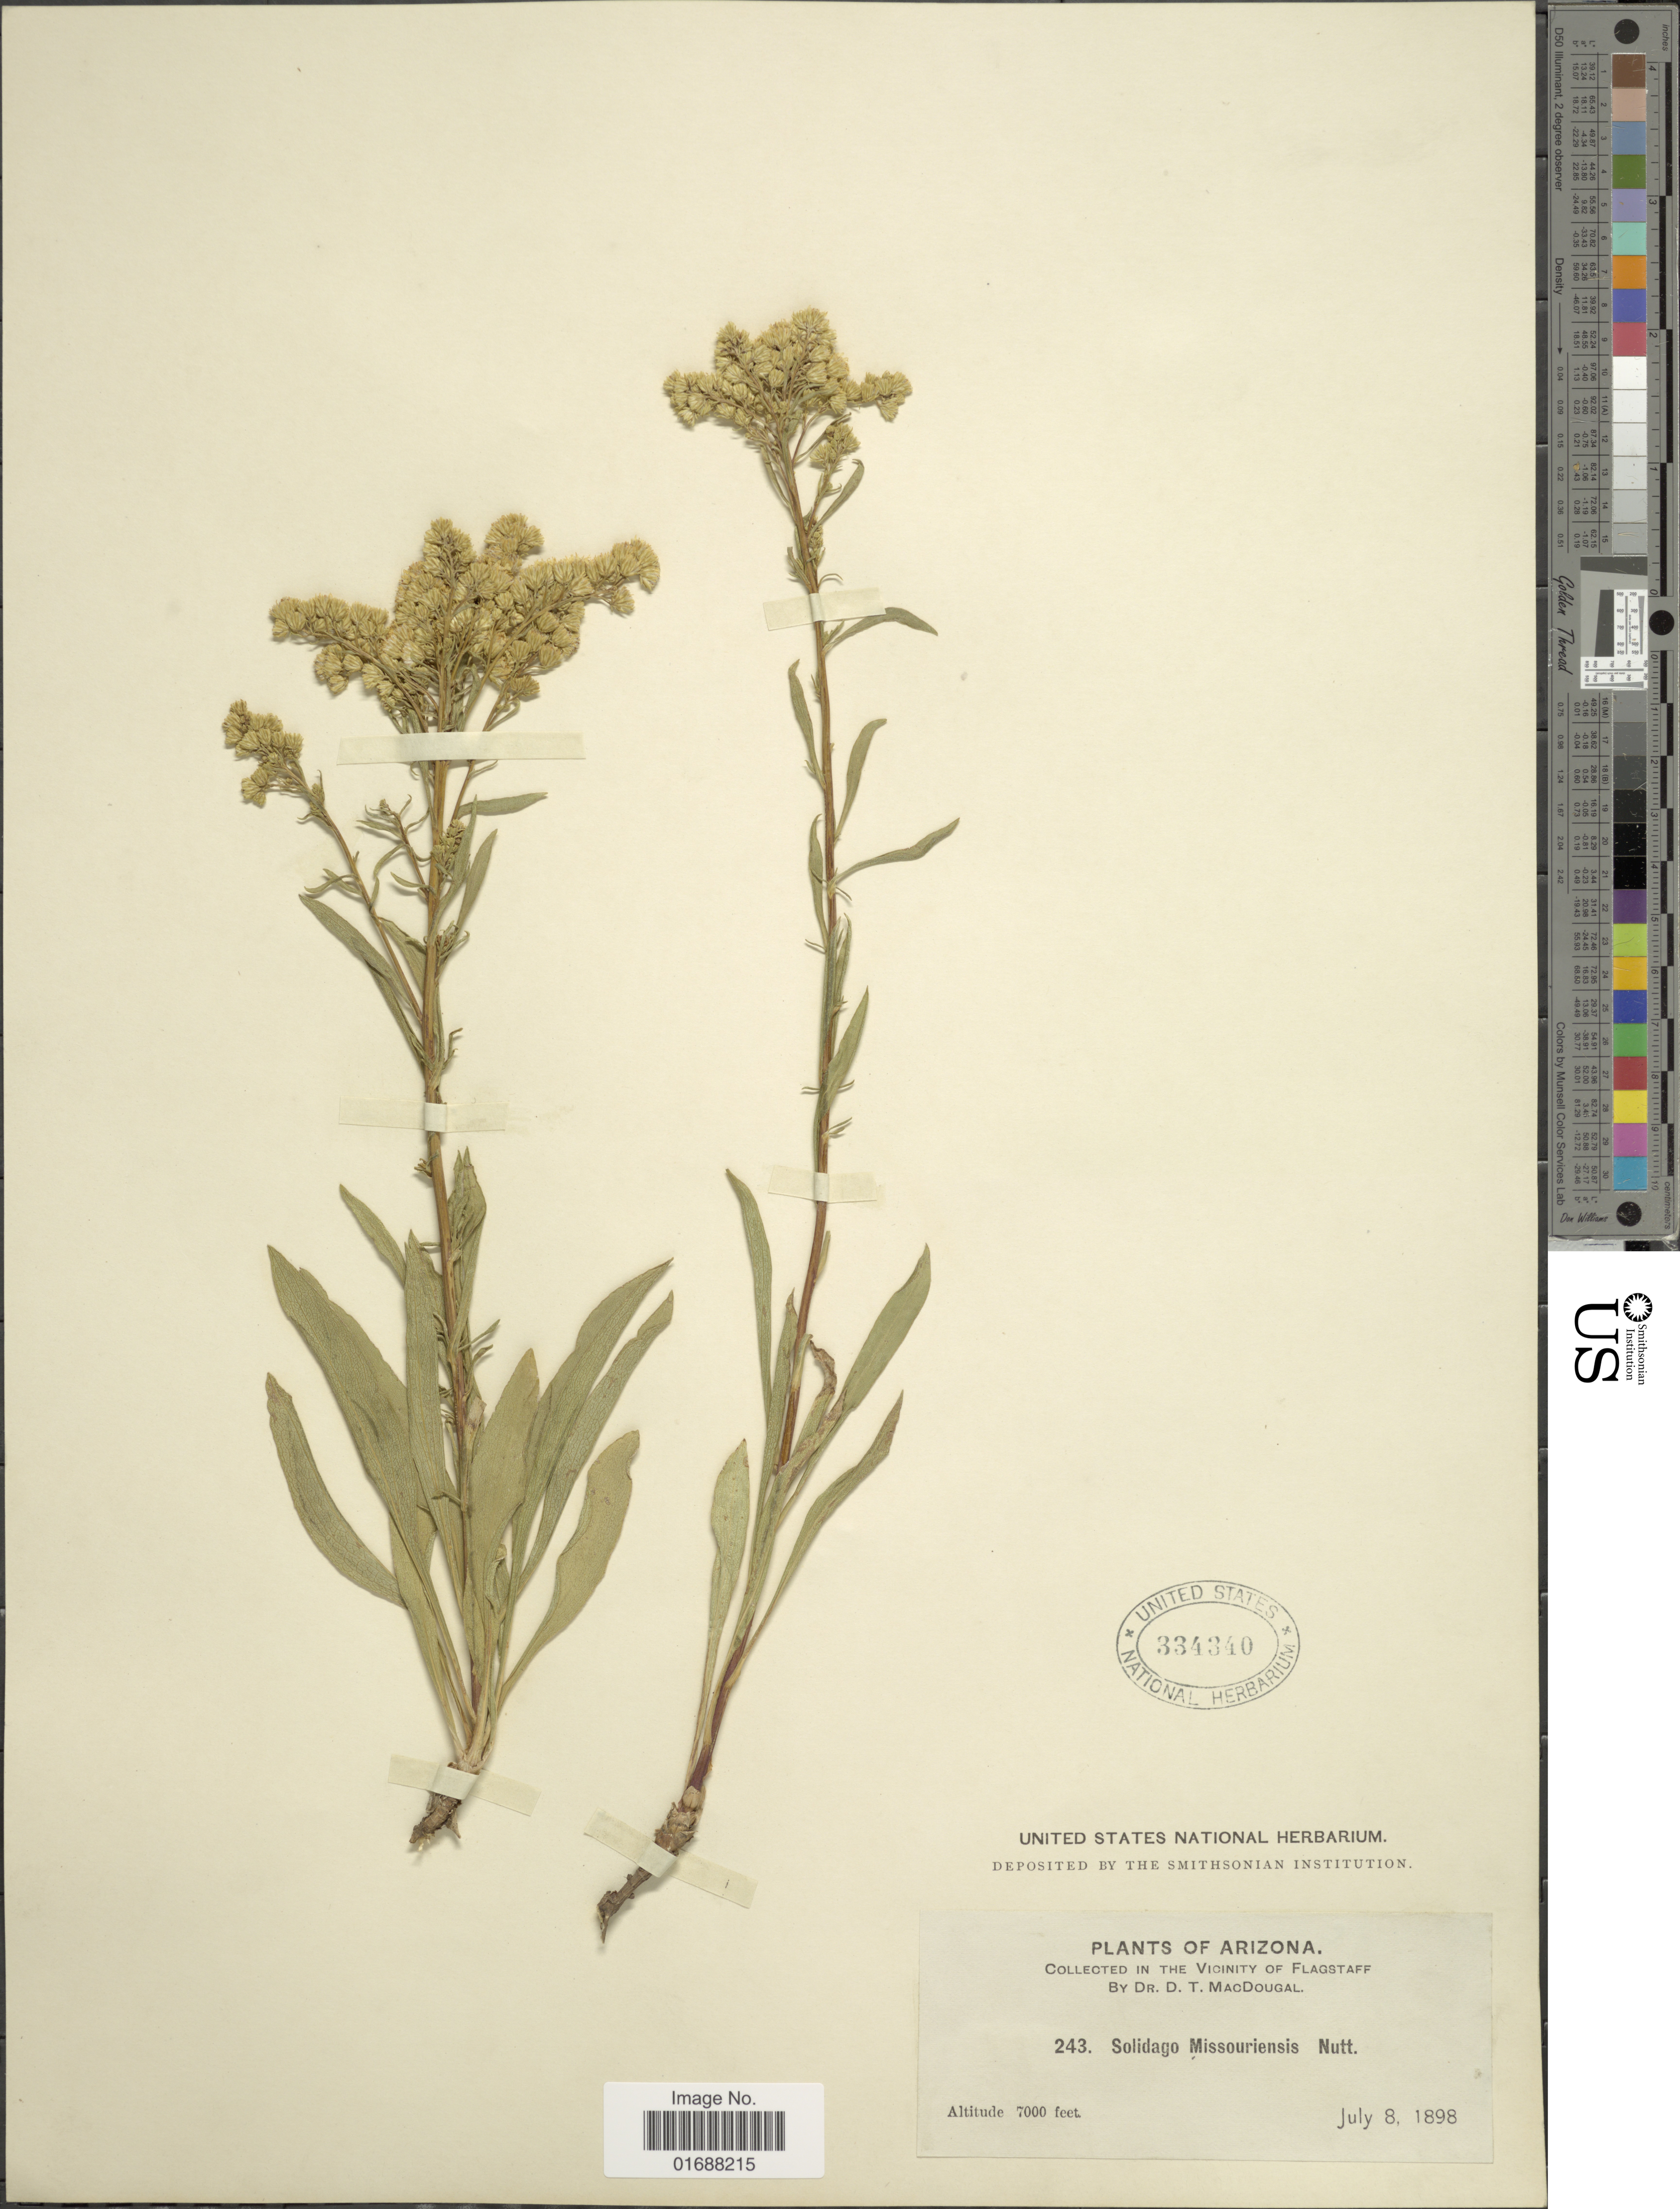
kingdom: Plantae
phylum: Tracheophyta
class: Magnoliopsida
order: Asterales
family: Asteraceae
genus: Solidago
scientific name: Solidago missouriensis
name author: Nutt.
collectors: D. T. MacDougal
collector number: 243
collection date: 1898-07-08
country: United States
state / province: Arizona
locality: In the Vicinity of Flagstaff.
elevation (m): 2134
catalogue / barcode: US 334340